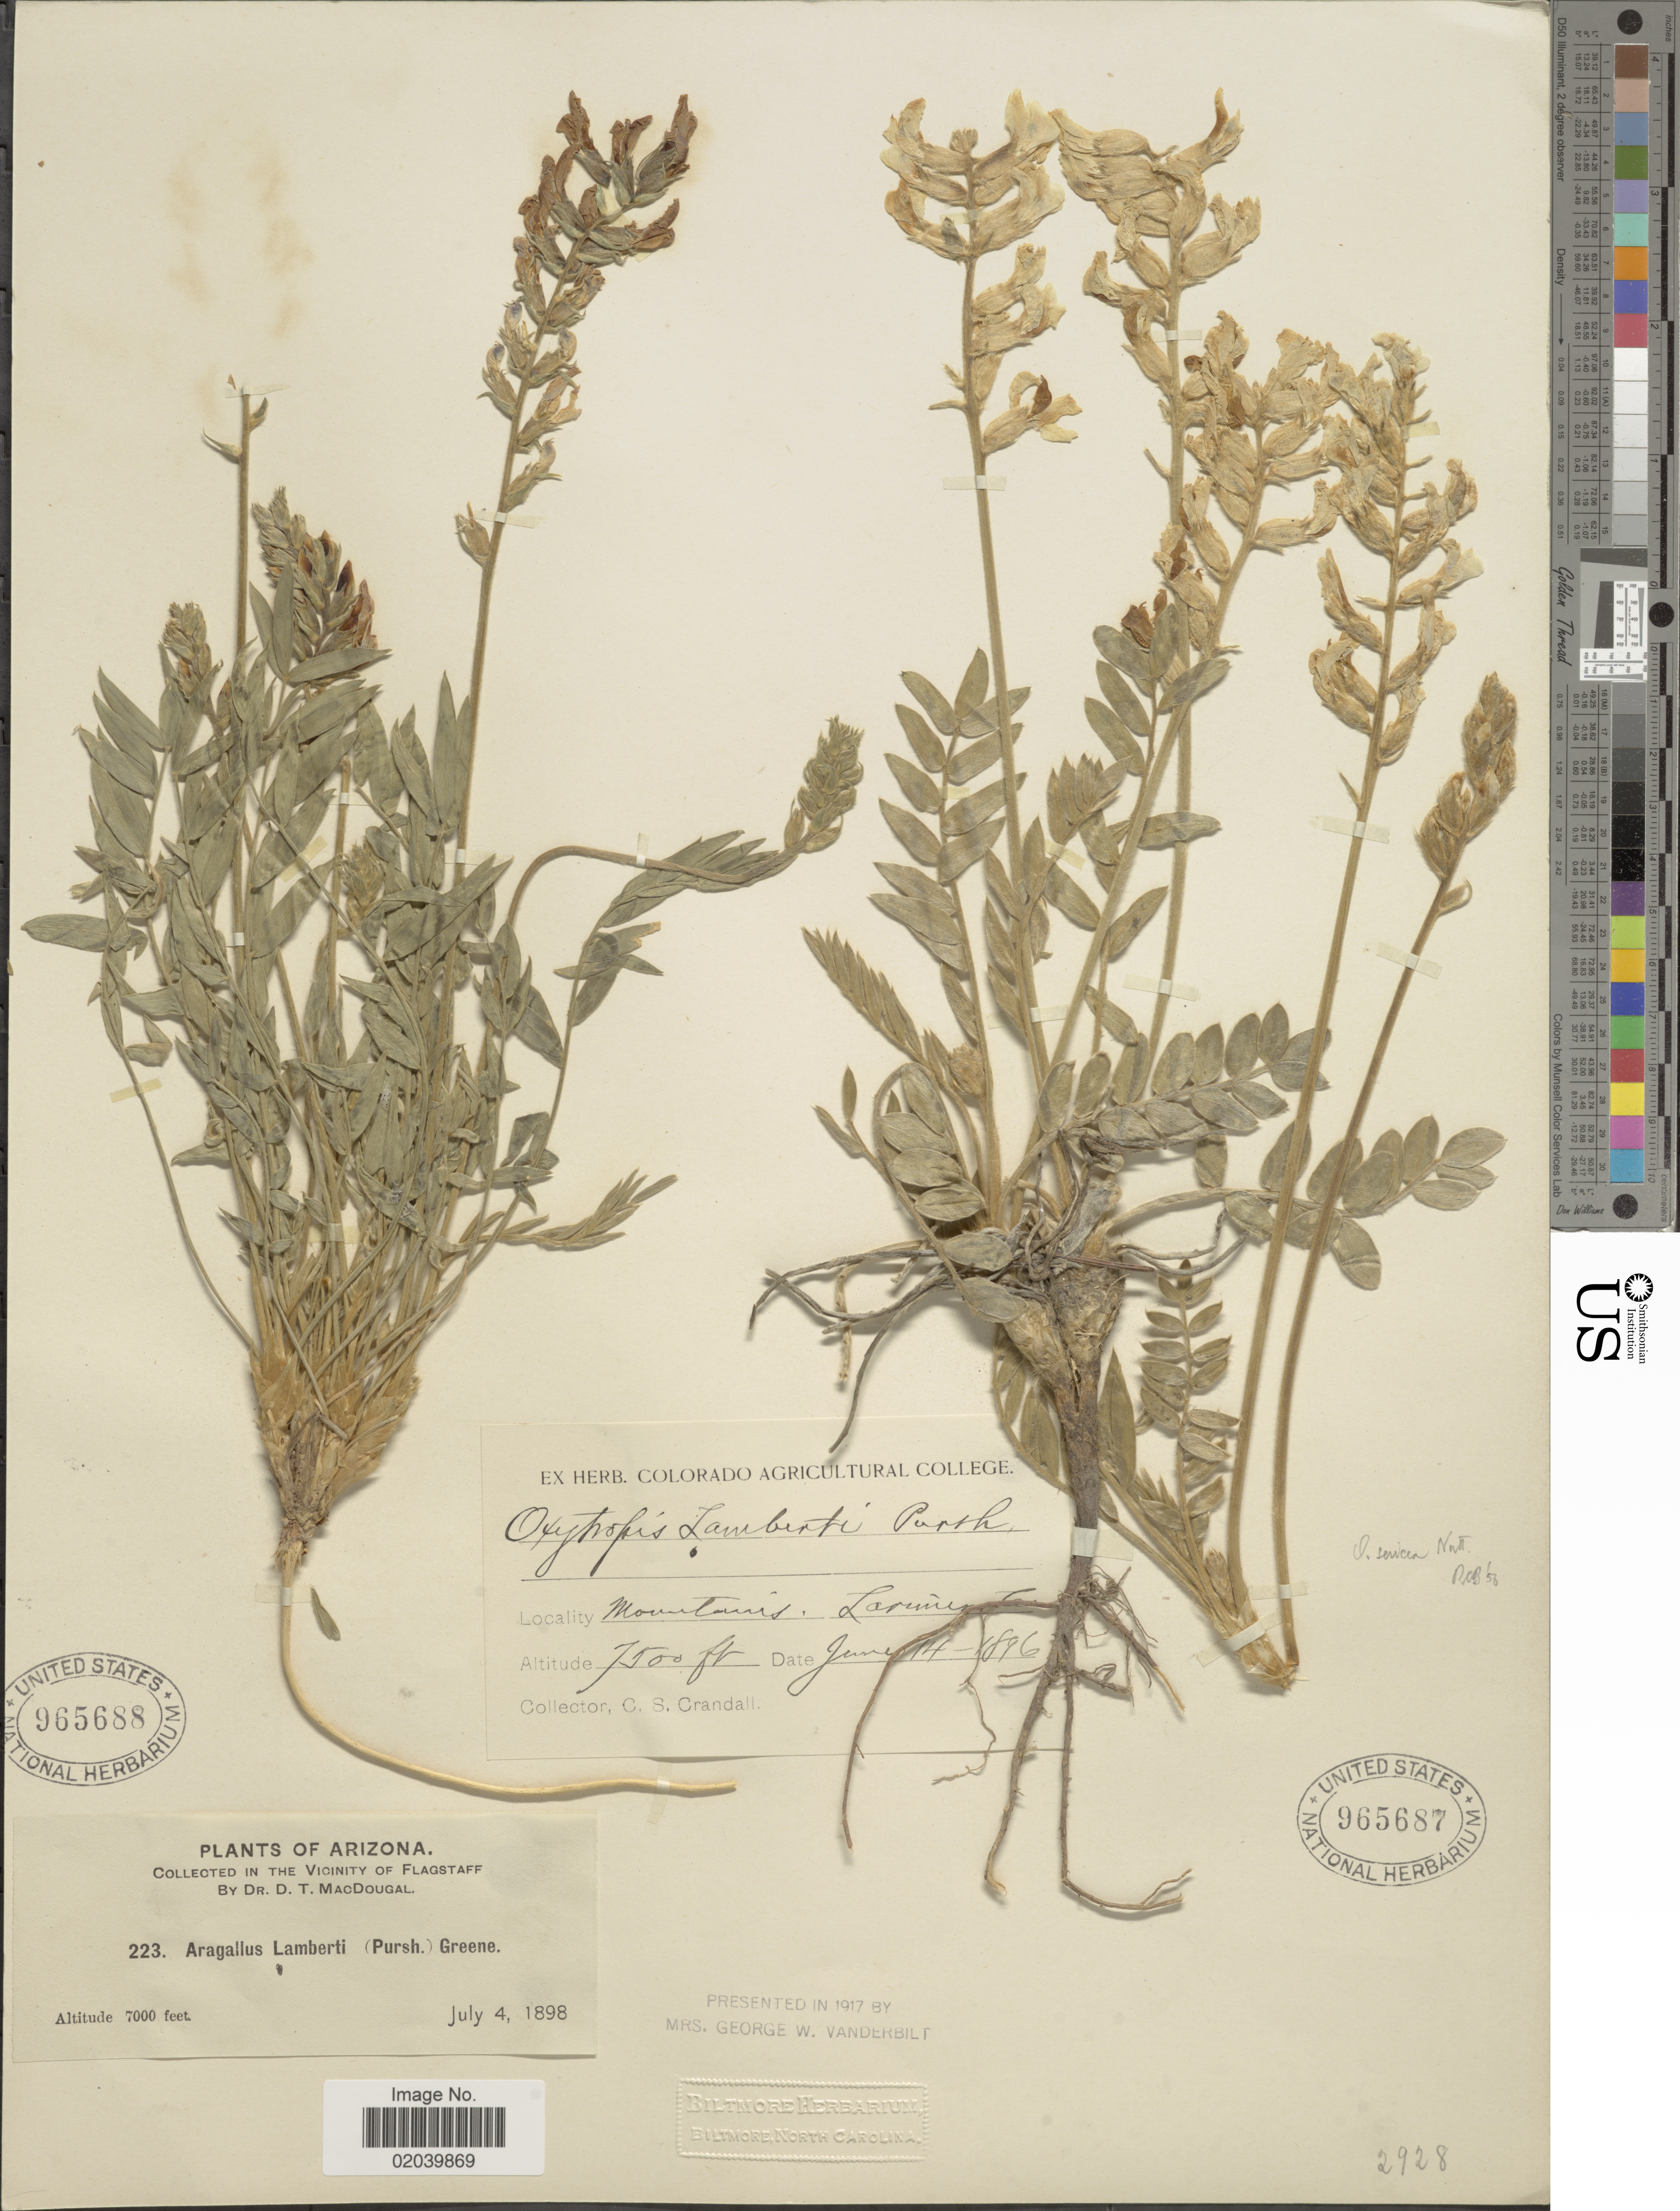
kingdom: Plantae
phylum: Tracheophyta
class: Magnoliopsida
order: Fabales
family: Fabaceae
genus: Oxytropis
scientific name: Oxytropis lambertii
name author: Pursh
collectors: D. T. MacDougal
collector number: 223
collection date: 1898-07-04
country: United States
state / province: Arizona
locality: In the Vicinity of Flagstaff.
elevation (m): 2134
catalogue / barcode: US 965688-2